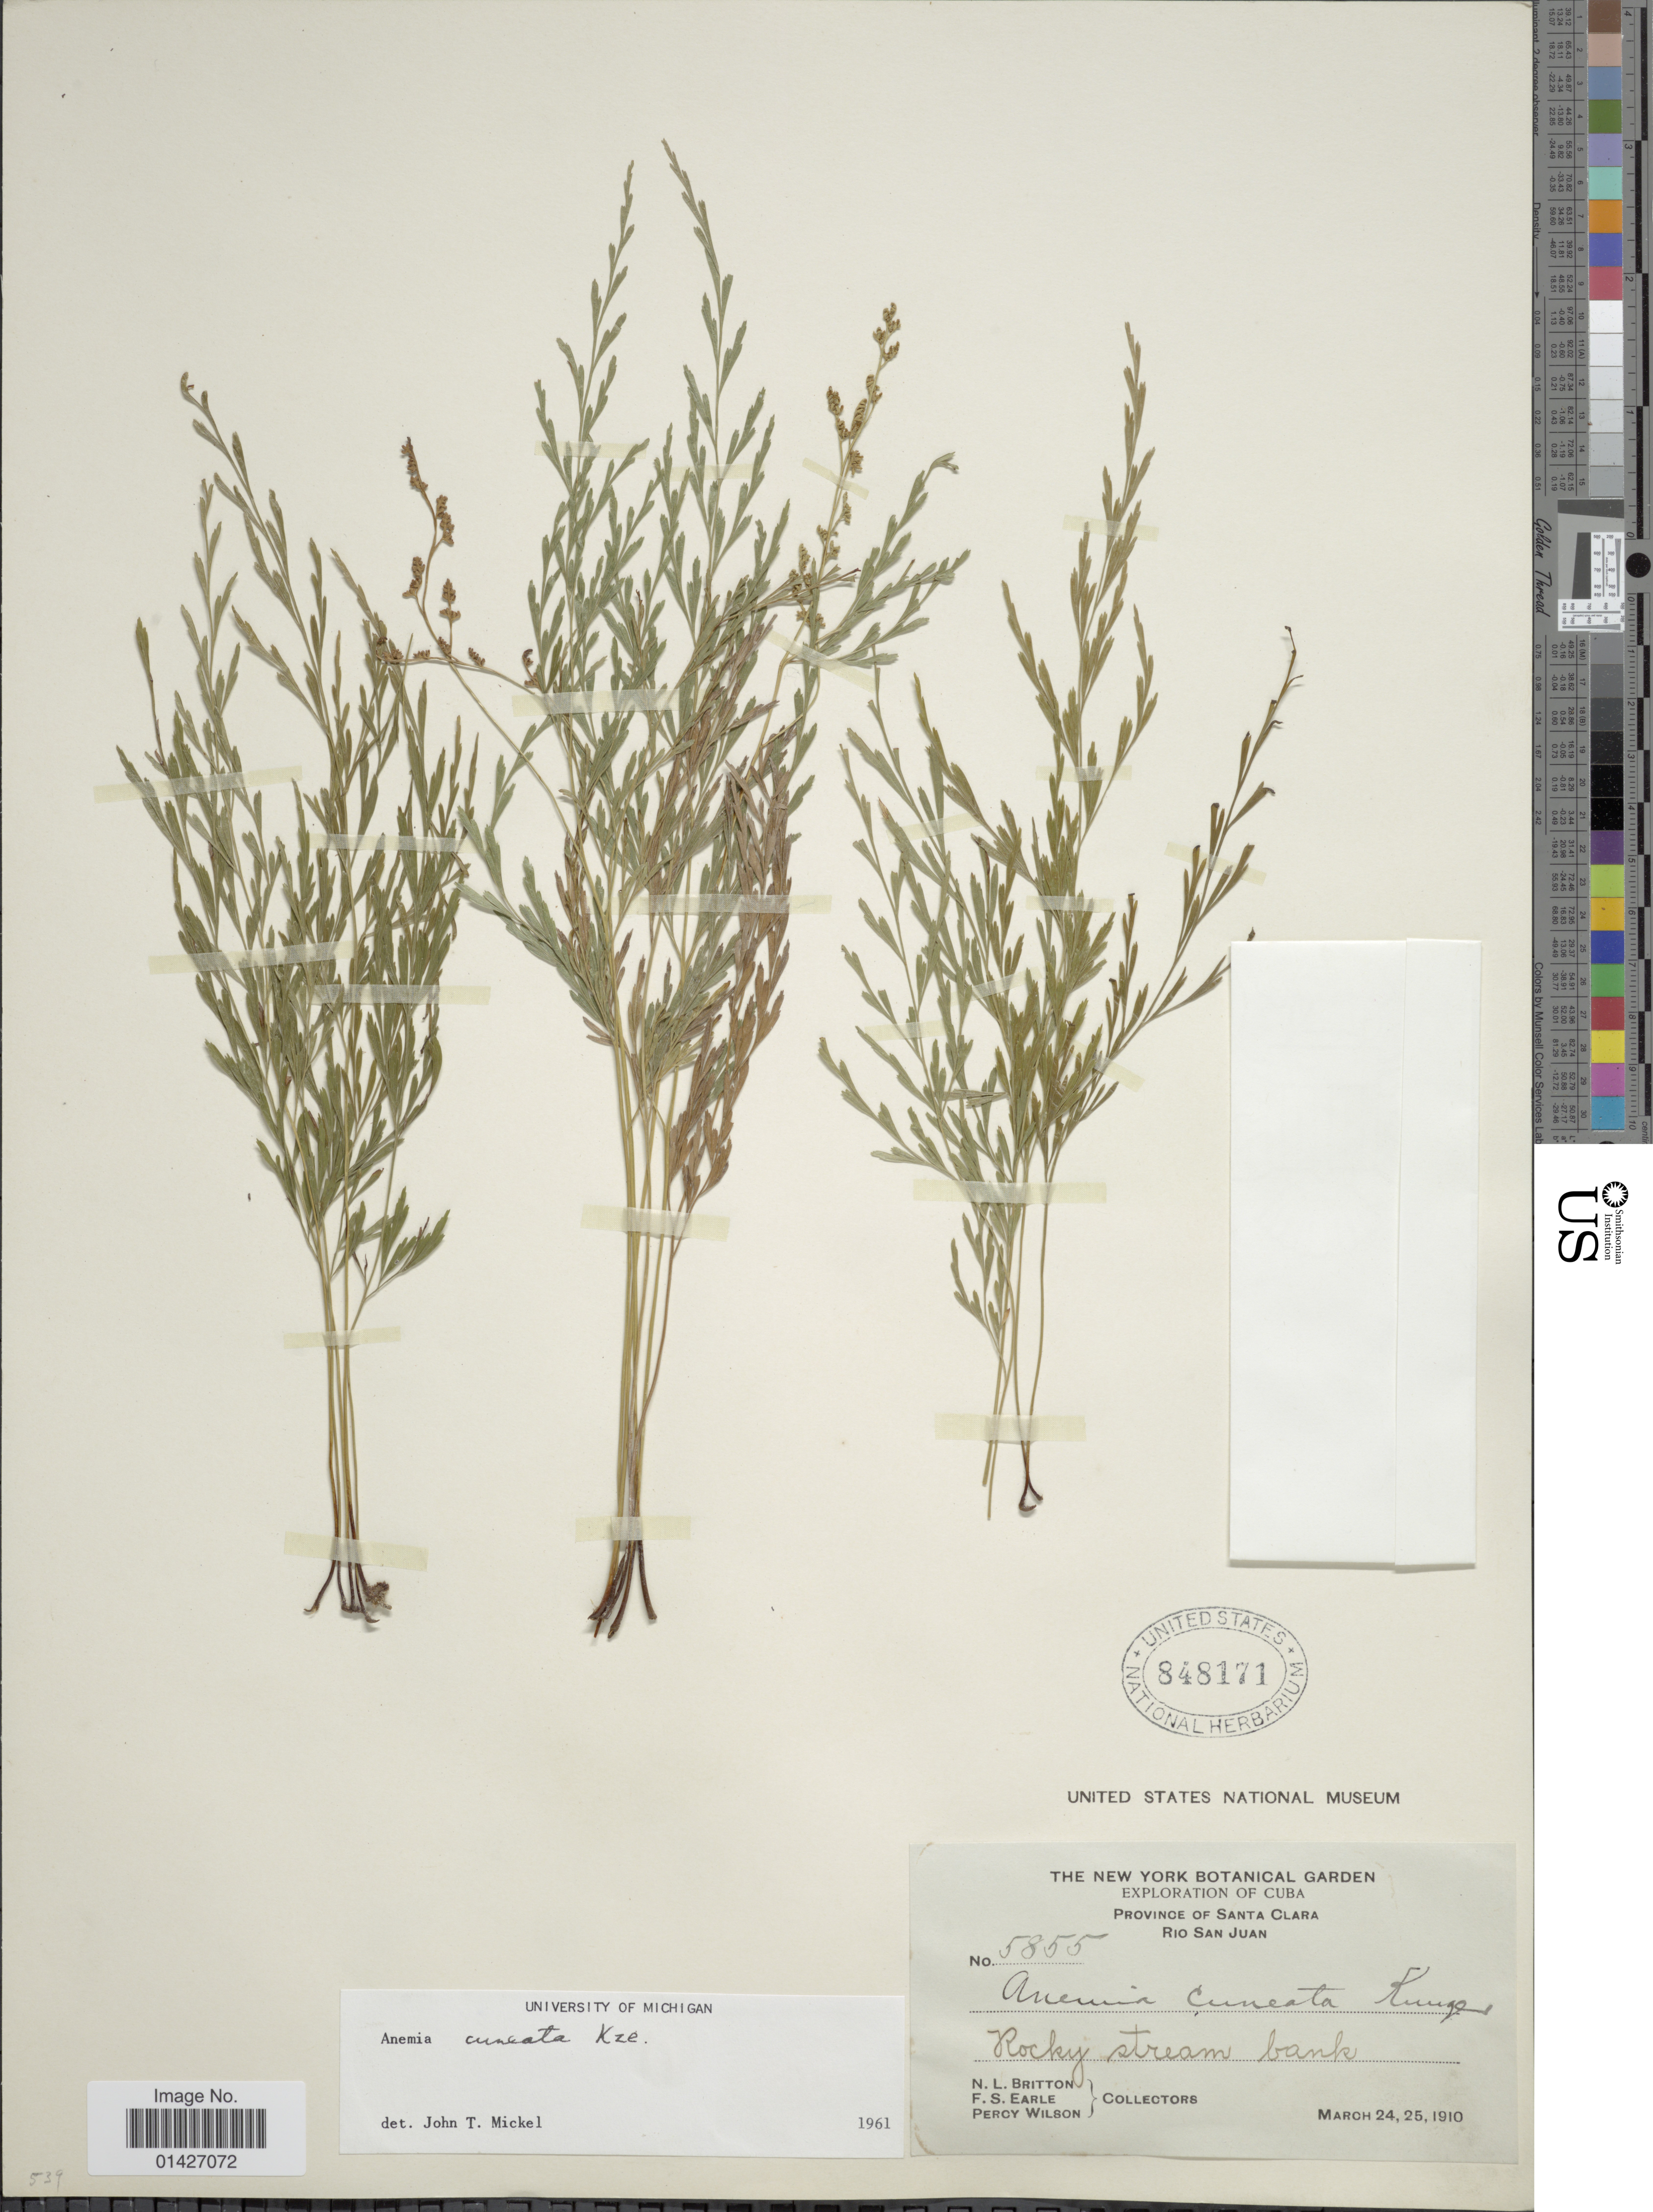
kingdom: Plantae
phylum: Tracheophyta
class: Polypodiopsida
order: Schizaeales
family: Anemiaceae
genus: Anemia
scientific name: Anemia cuneata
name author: Poepp. ex Spreng.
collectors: N. Britton, F. S. Earle & P. Wilson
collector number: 5855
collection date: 1910-03-24/1910-03-25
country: Cuba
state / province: Las Villas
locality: Province of Santa Clara. Rio San Juan. Rocky stream bank.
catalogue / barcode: US 848171